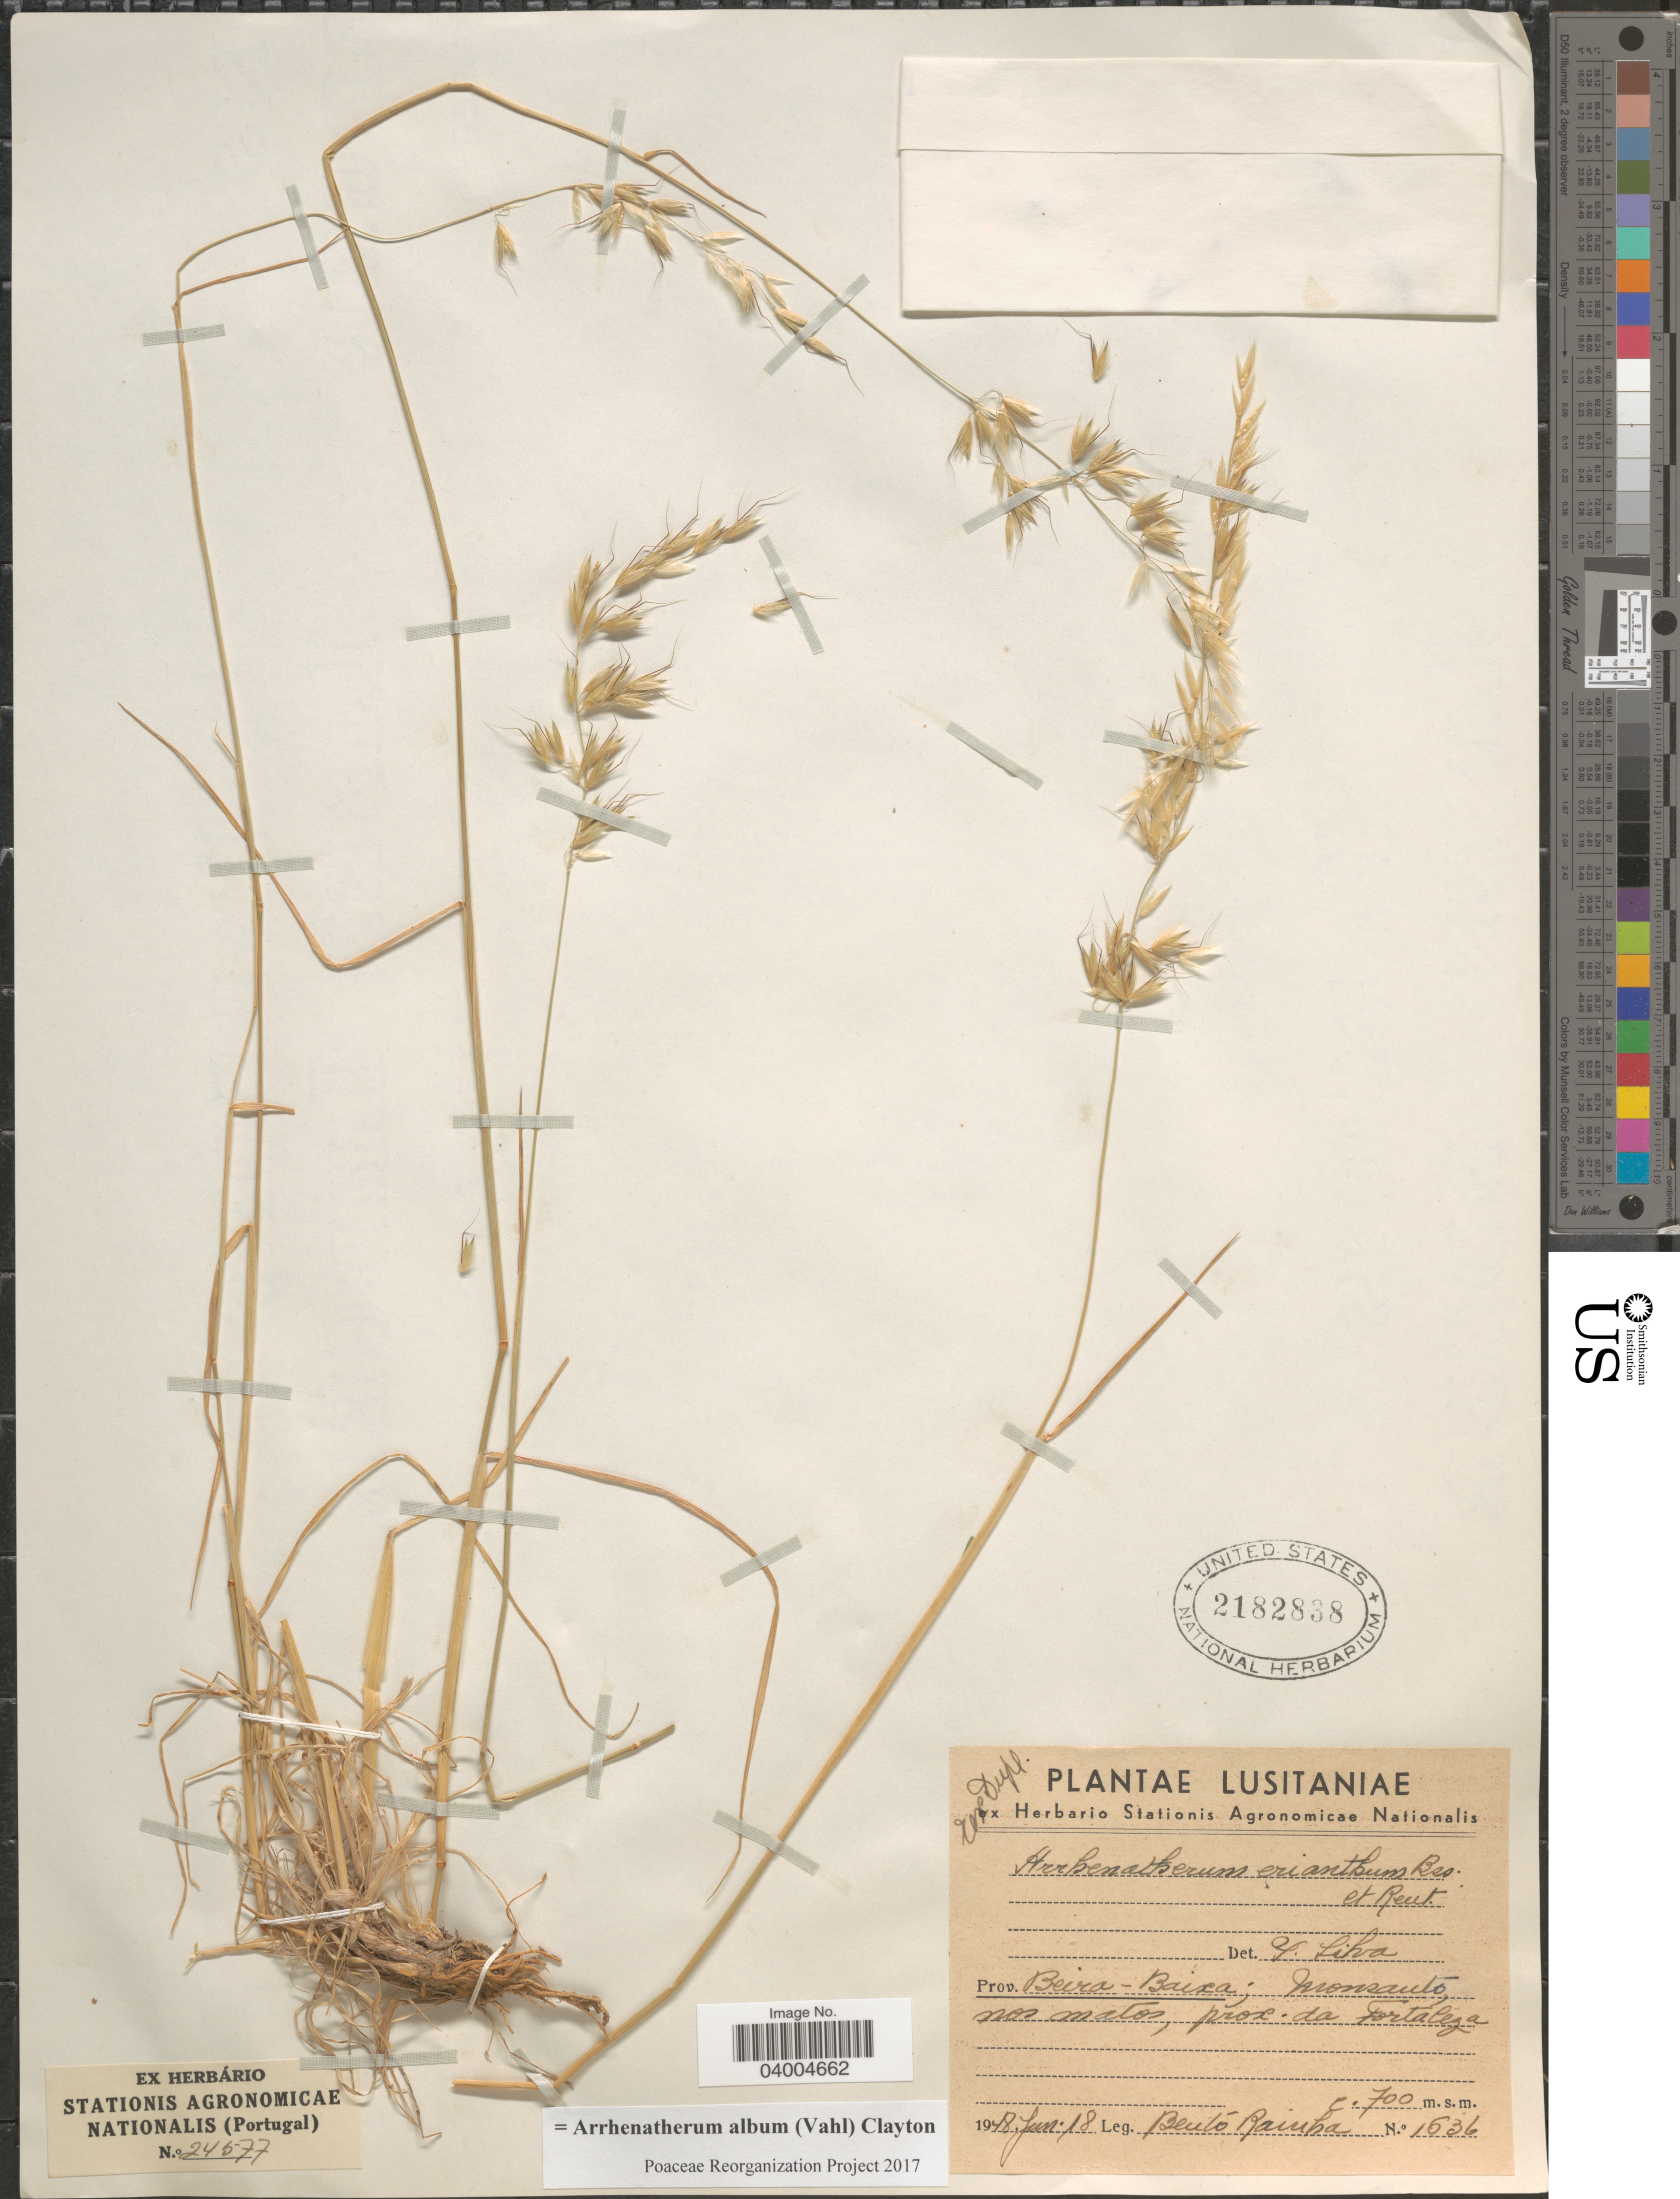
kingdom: Plantae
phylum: Tracheophyta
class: Liliopsida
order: Poales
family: Poaceae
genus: Arrhenatherum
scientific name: Arrhenatherum album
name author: (Vahl) Clayton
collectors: B. Rainha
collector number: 1536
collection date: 1948-06-18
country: Portugal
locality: Lusitaniae. Prov. Beira-Baixa, Monsanto nos matos, prox. da Fortaleza.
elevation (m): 700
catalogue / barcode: US 2182838